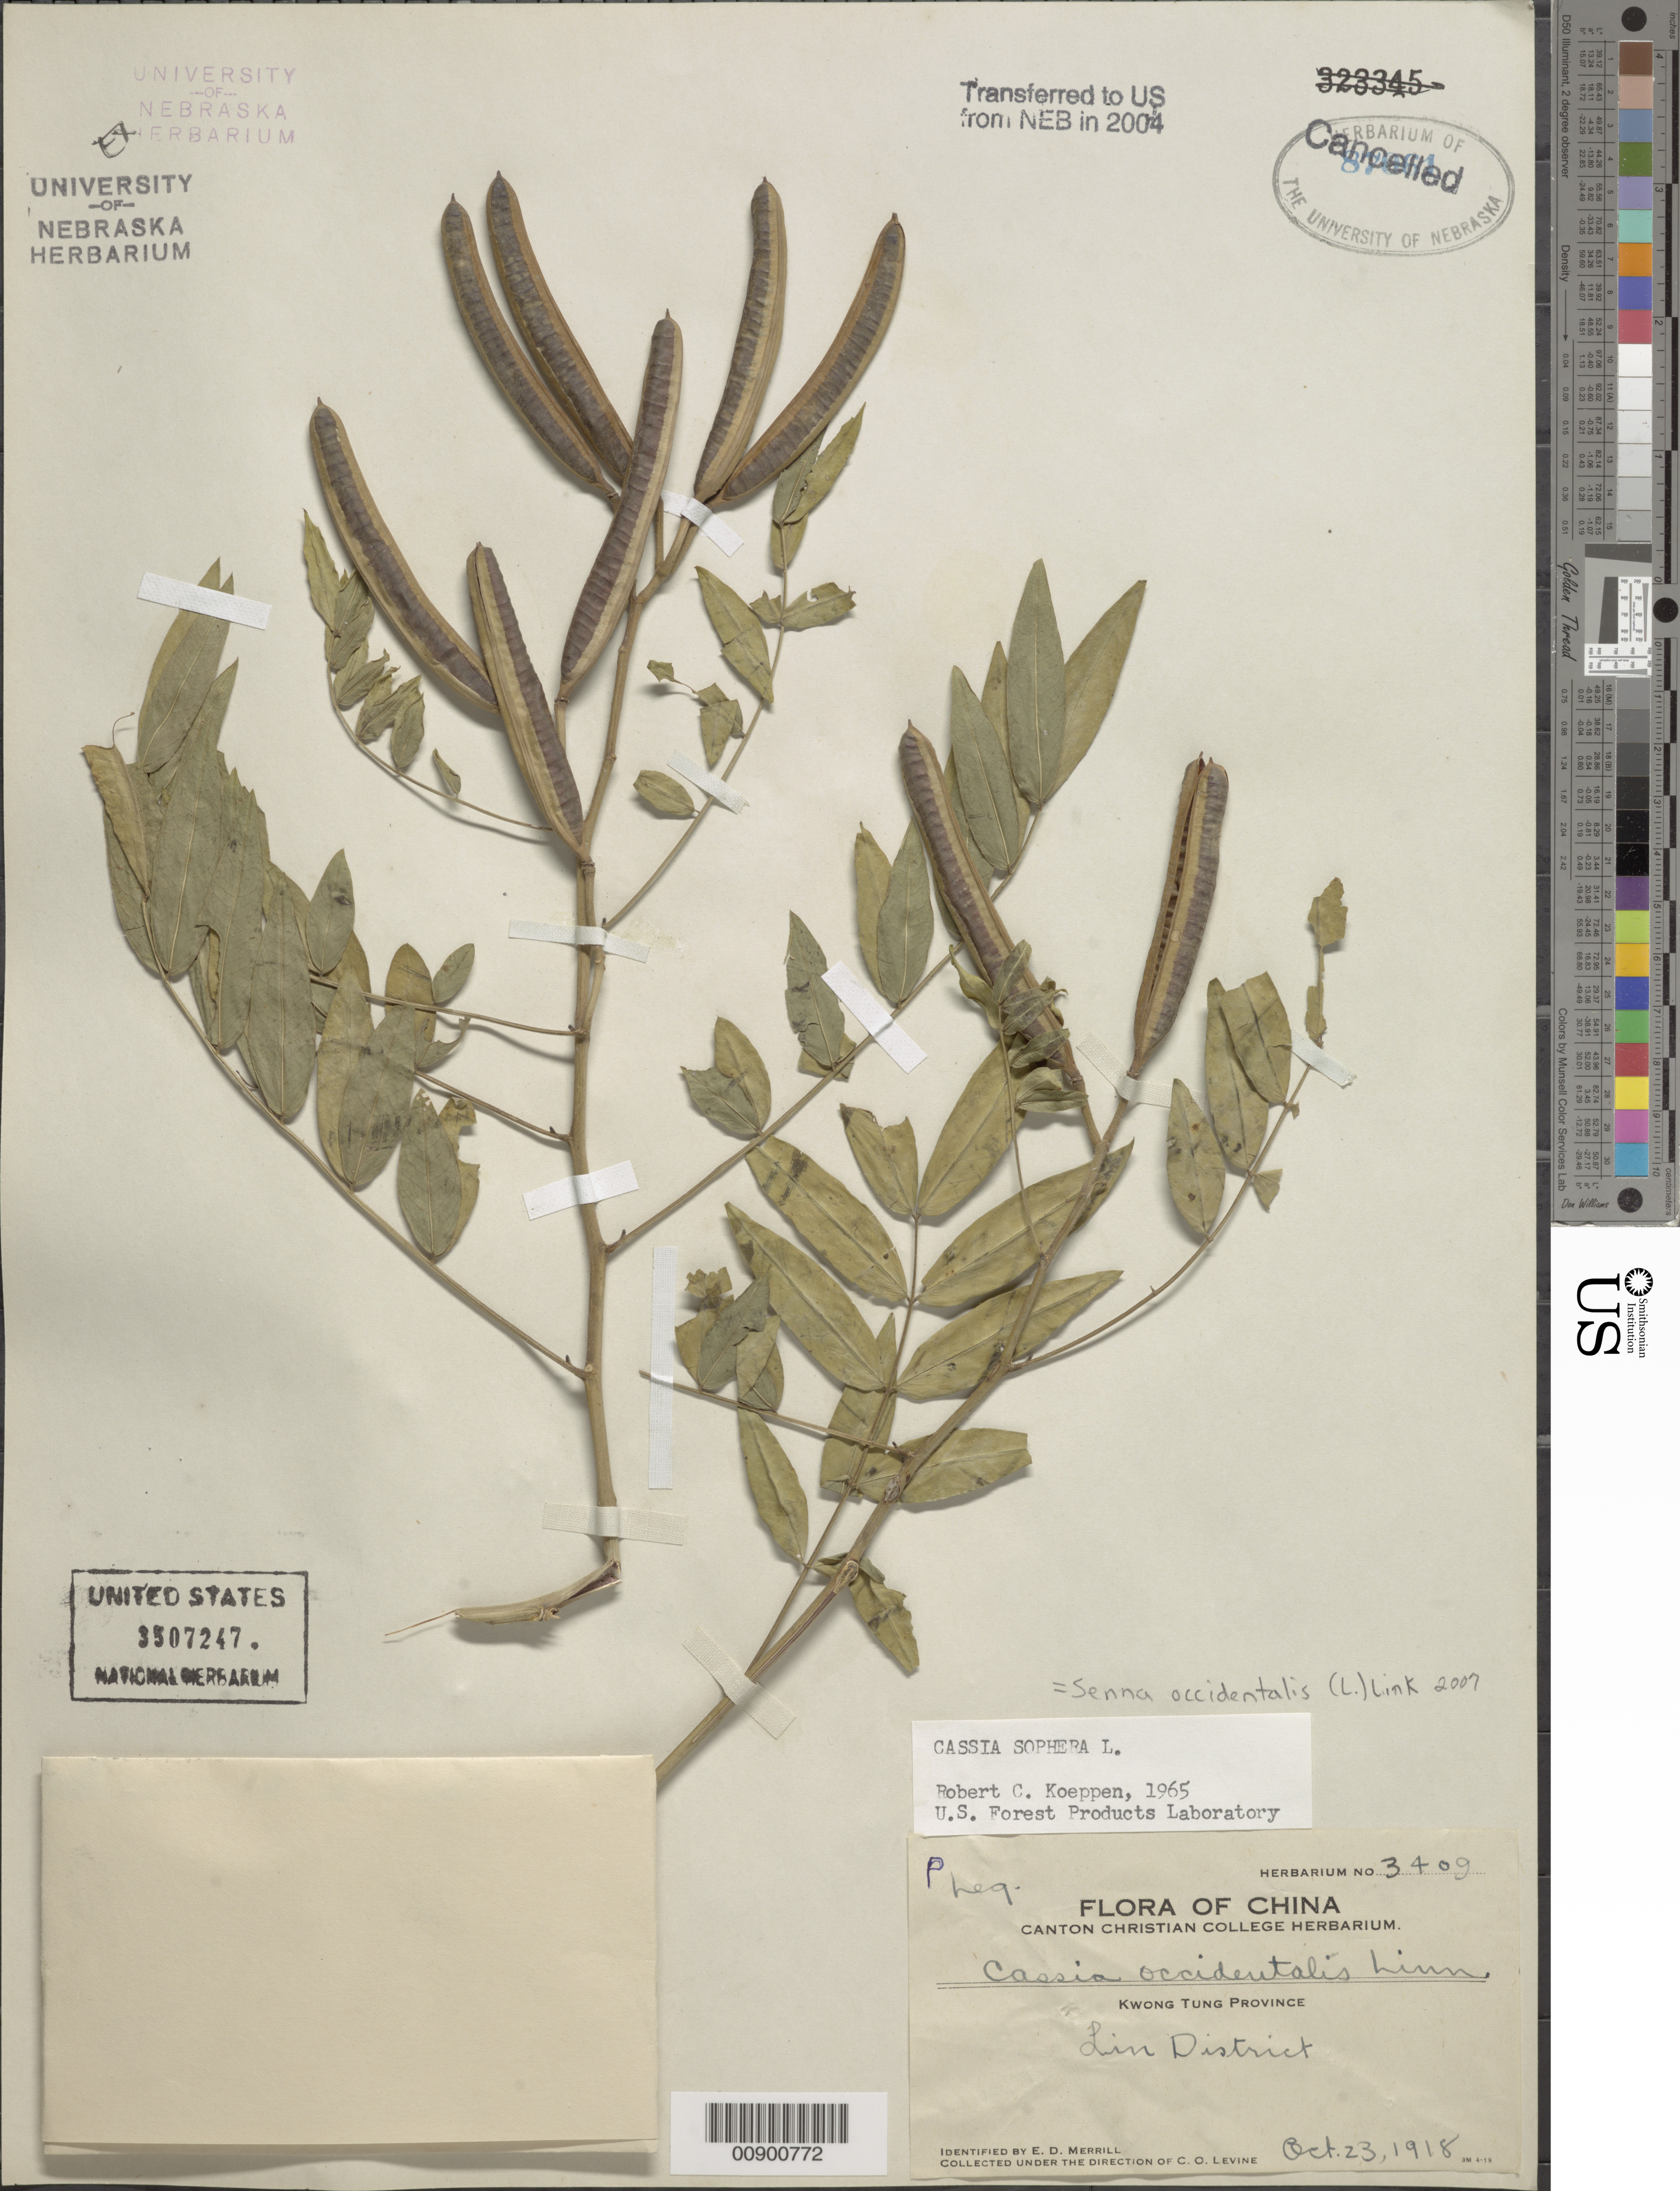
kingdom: Plantae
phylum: Tracheophyta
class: Magnoliopsida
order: Fabales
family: Fabaceae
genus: Senna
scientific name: Senna occidentalis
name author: (L.) Link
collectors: C. O. Levine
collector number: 3409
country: China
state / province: Guangdong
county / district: Lin Dist.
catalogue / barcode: US 3507247